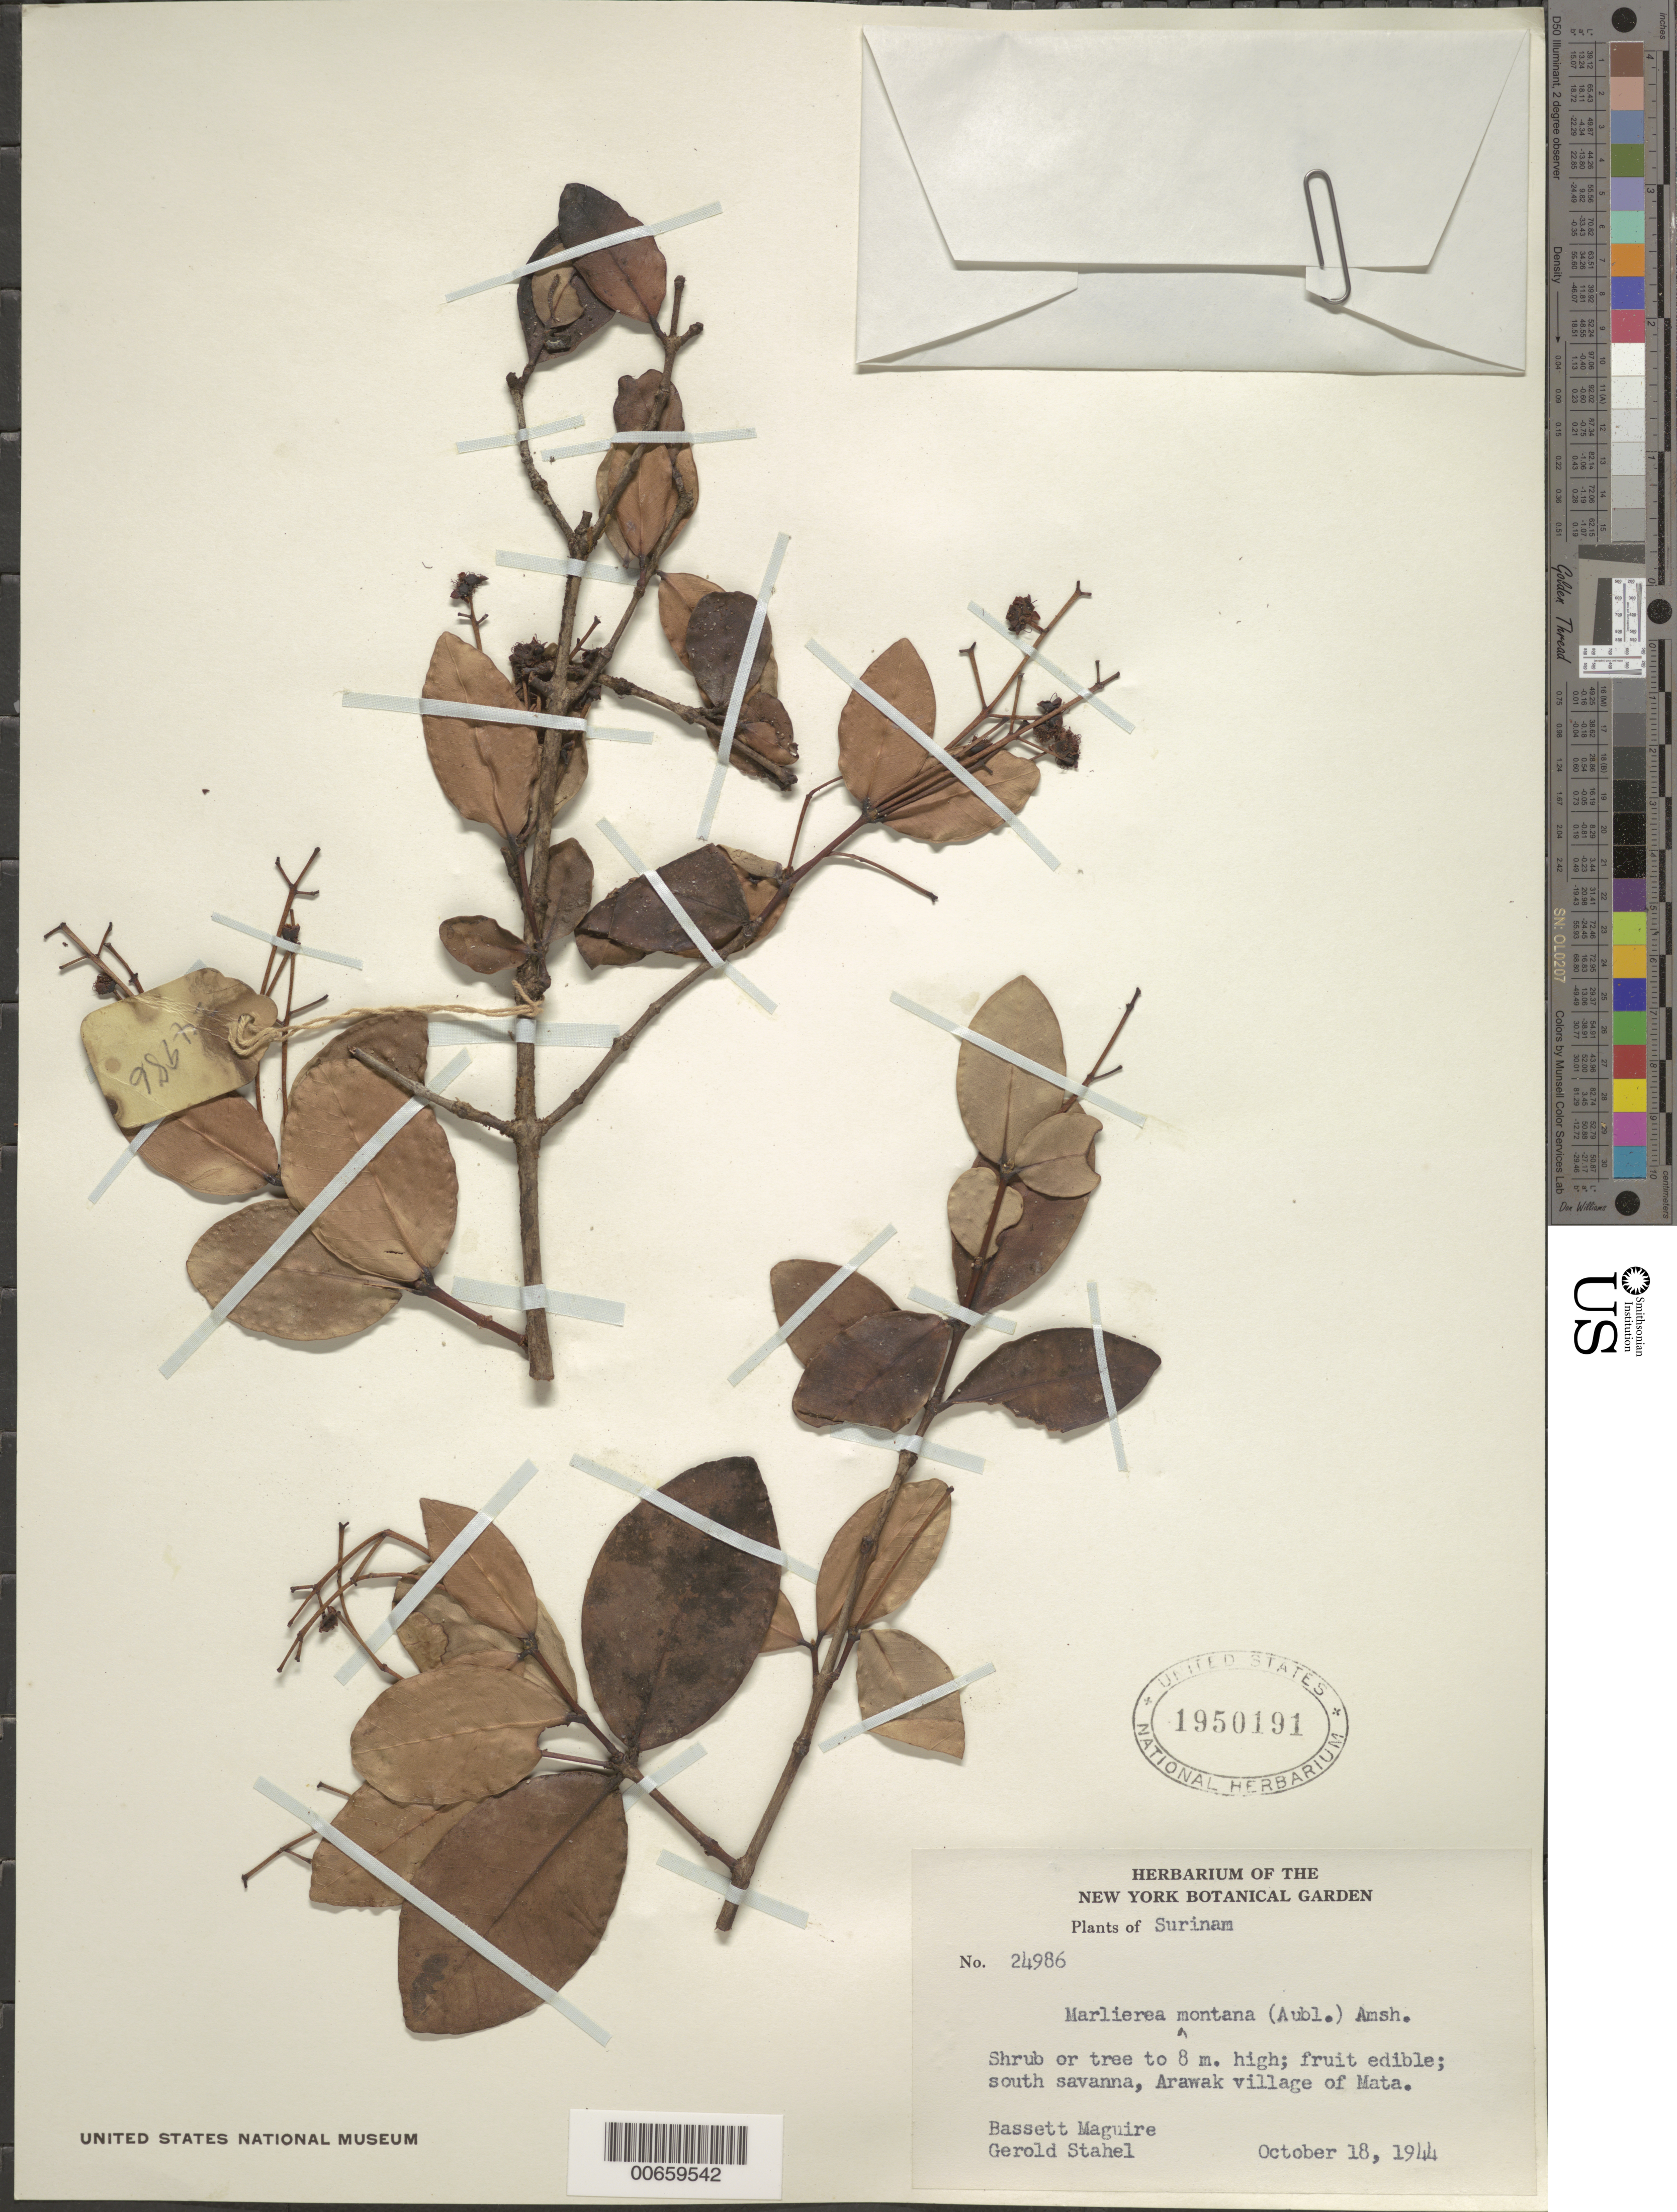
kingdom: Plantae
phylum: Tracheophyta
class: Magnoliopsida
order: Myrtales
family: Myrtaceae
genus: Myrcia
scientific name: Myrcia neomontana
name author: E. Lucas & C.E. Wilson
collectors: B. Maguire & G. Stahel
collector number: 24986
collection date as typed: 18-Oct-44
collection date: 1944-10-18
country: Suriname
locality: Zanderij I., Mata vic., Arawak village of Mata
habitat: Savanna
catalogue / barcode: US 1950191